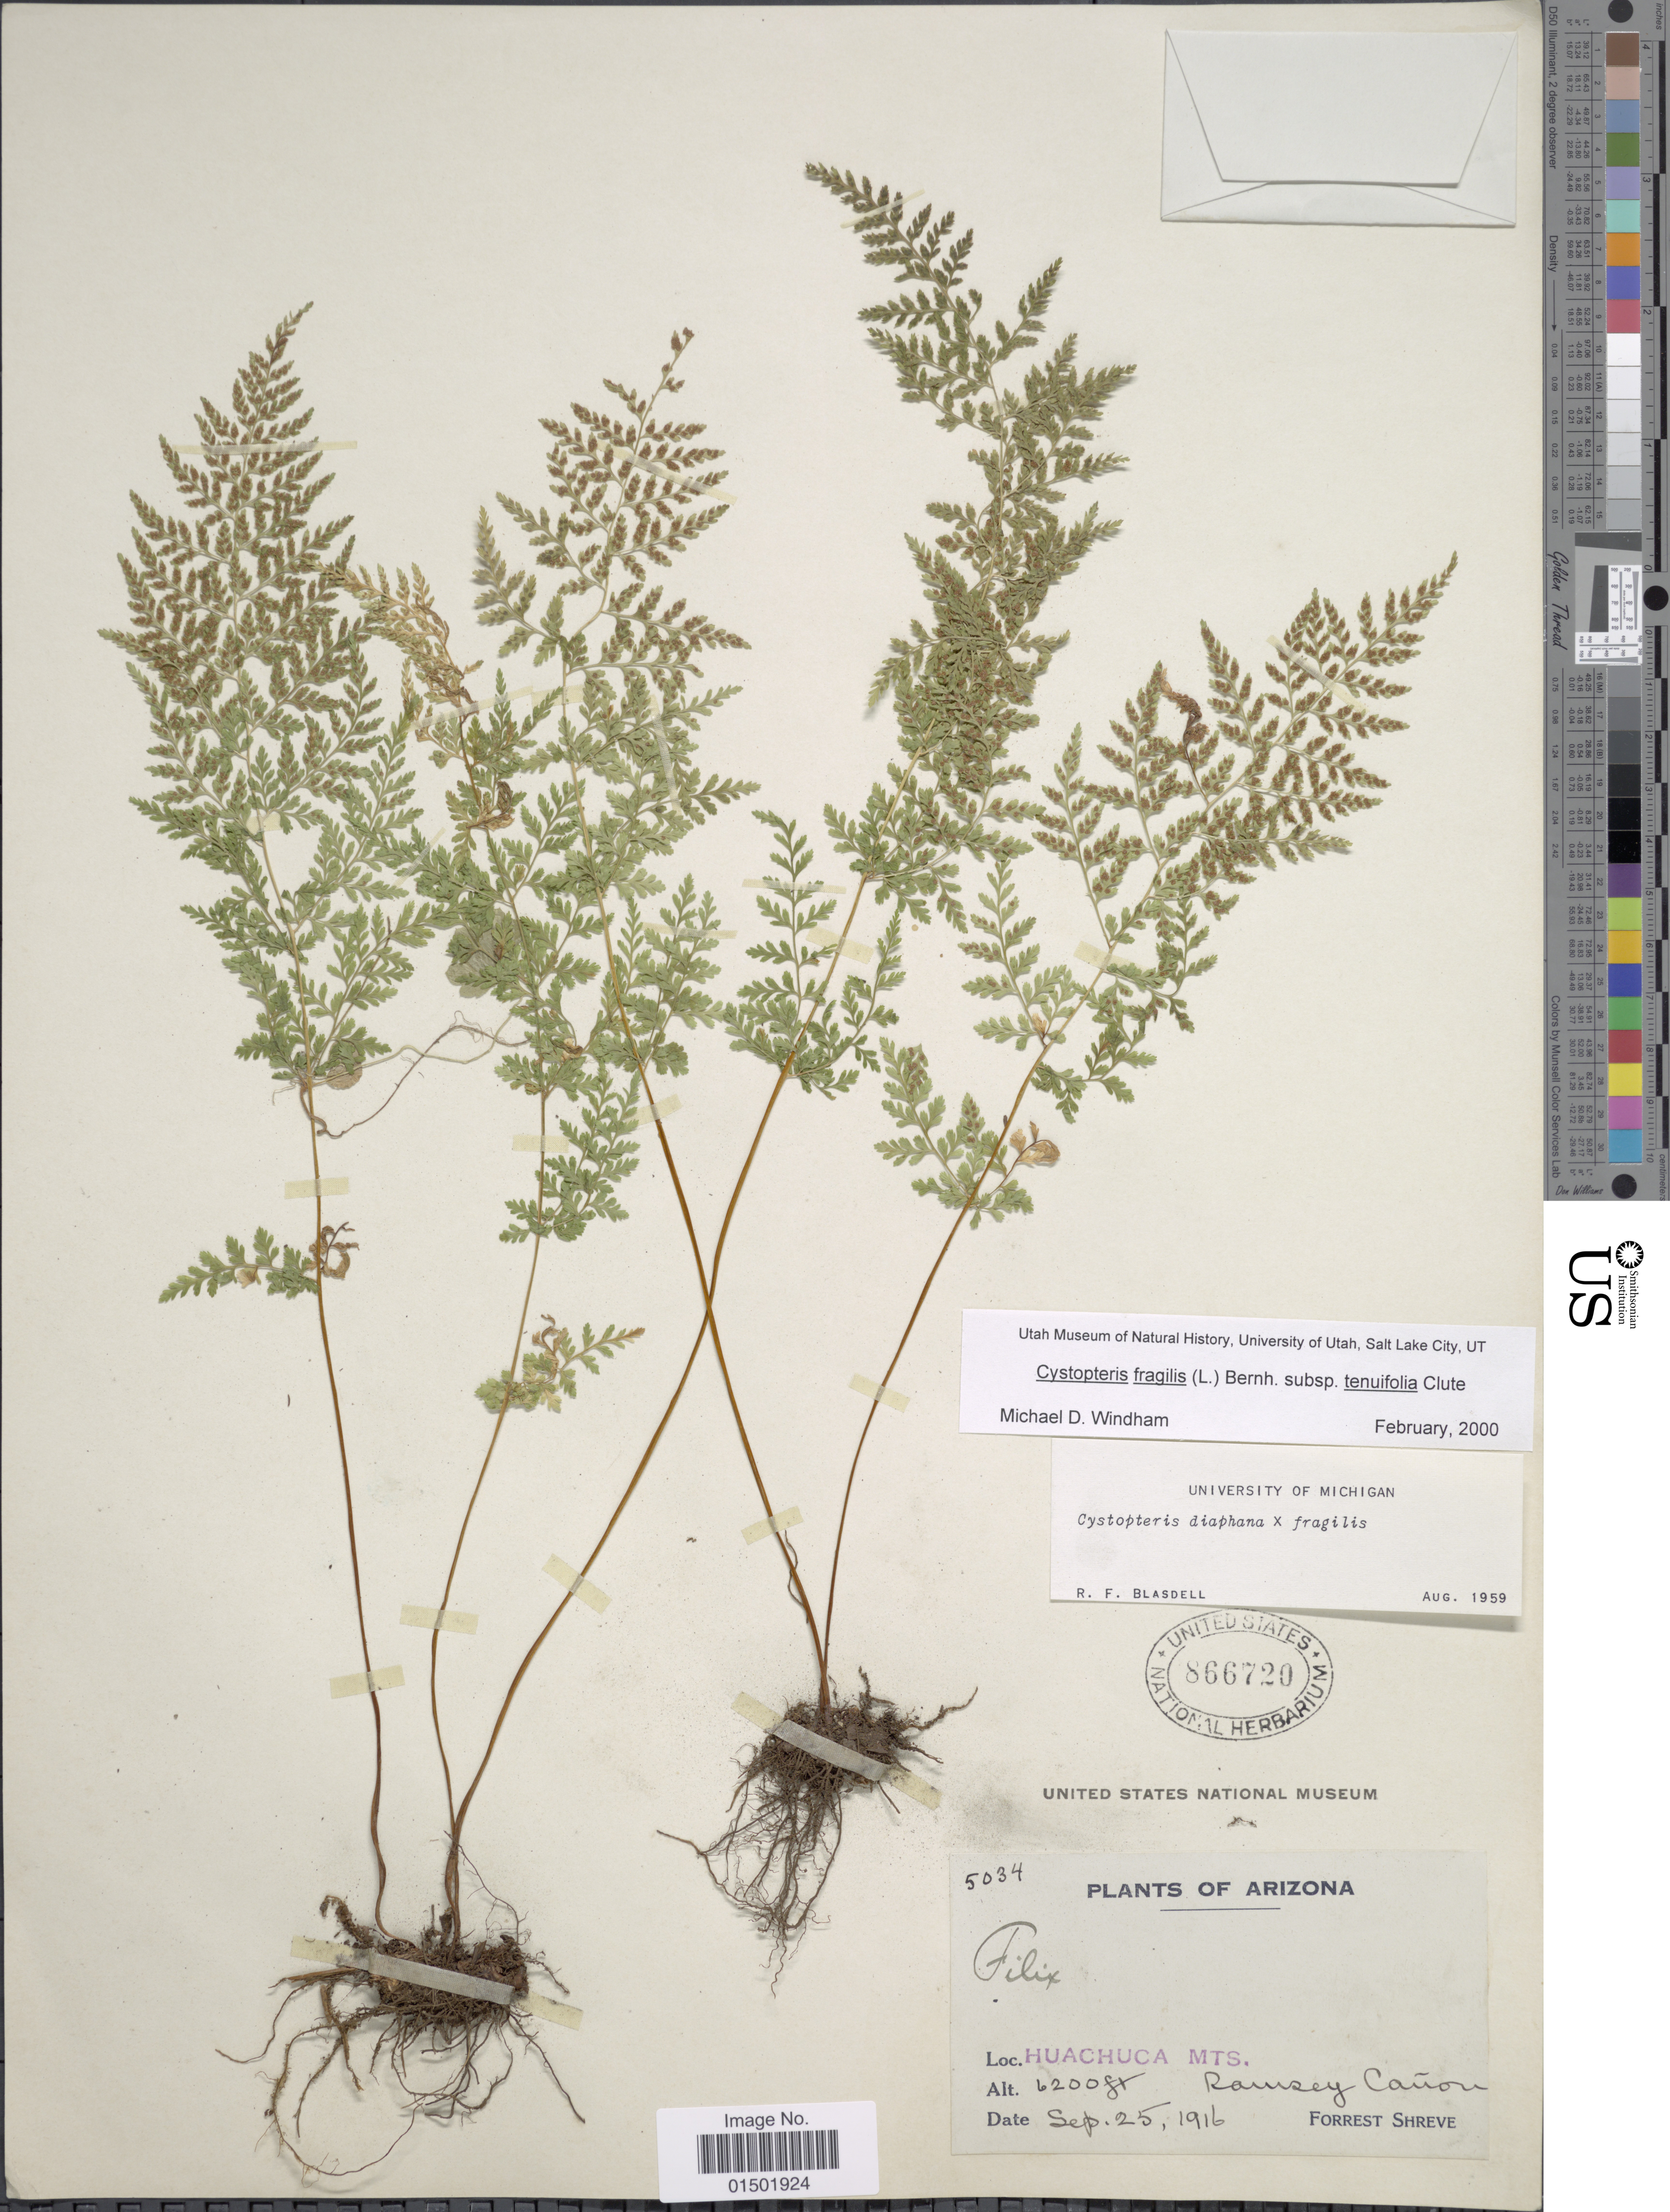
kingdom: Plantae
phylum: Tracheophyta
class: Polypodiopsida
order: Polypodiales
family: Cystopteridaceae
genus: Cystopteris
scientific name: Cystopteris fragilis var. tenuifolia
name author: (Clute) M. Broun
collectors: F. Shreve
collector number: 5034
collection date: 1916-09-25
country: United States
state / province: Arizona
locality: Huachuca Mts. Ramsey Canon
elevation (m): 1890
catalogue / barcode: US 866720